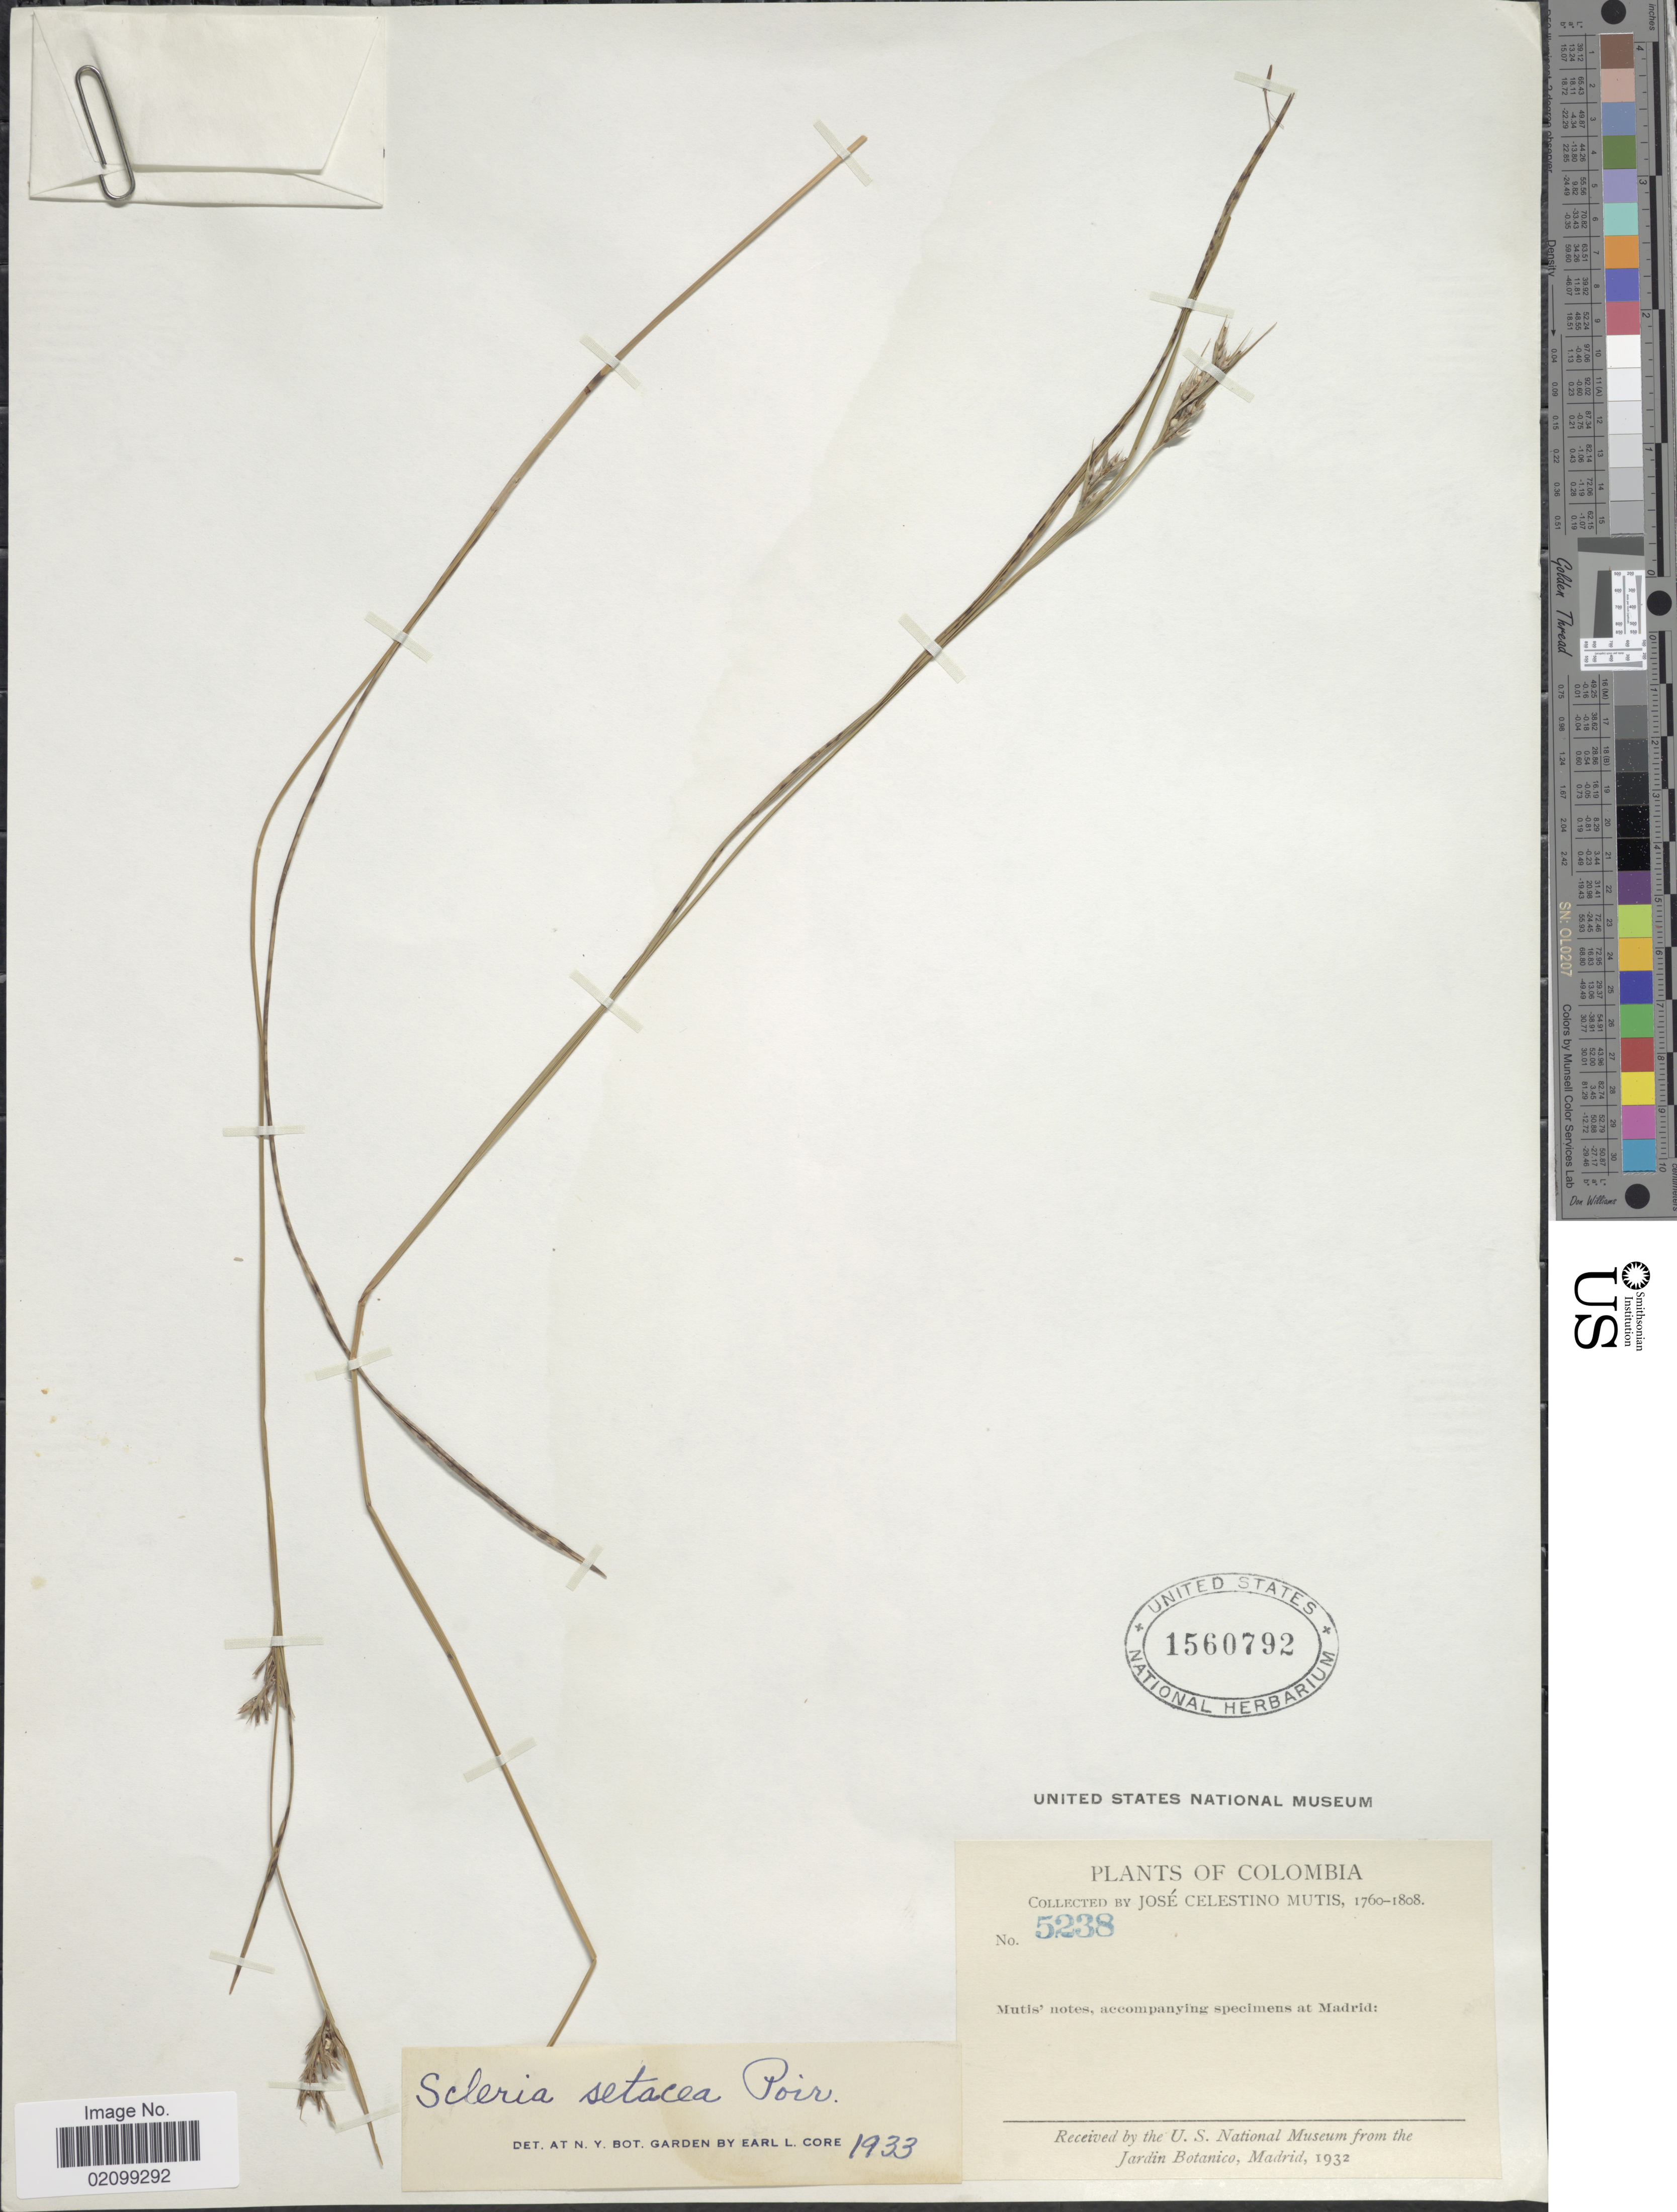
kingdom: Plantae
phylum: Tracheophyta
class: Liliopsida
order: Poales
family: Cyperaceae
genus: Scleria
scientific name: Scleria muehlenbergii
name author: Steud.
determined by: Strong, Mark T., (BOT), Smithsonian Institution - National Museum of Natural History (UNITED STATES)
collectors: J. C. B. Mutis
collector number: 5238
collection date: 1760/1808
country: Colombia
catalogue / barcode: US 1560792